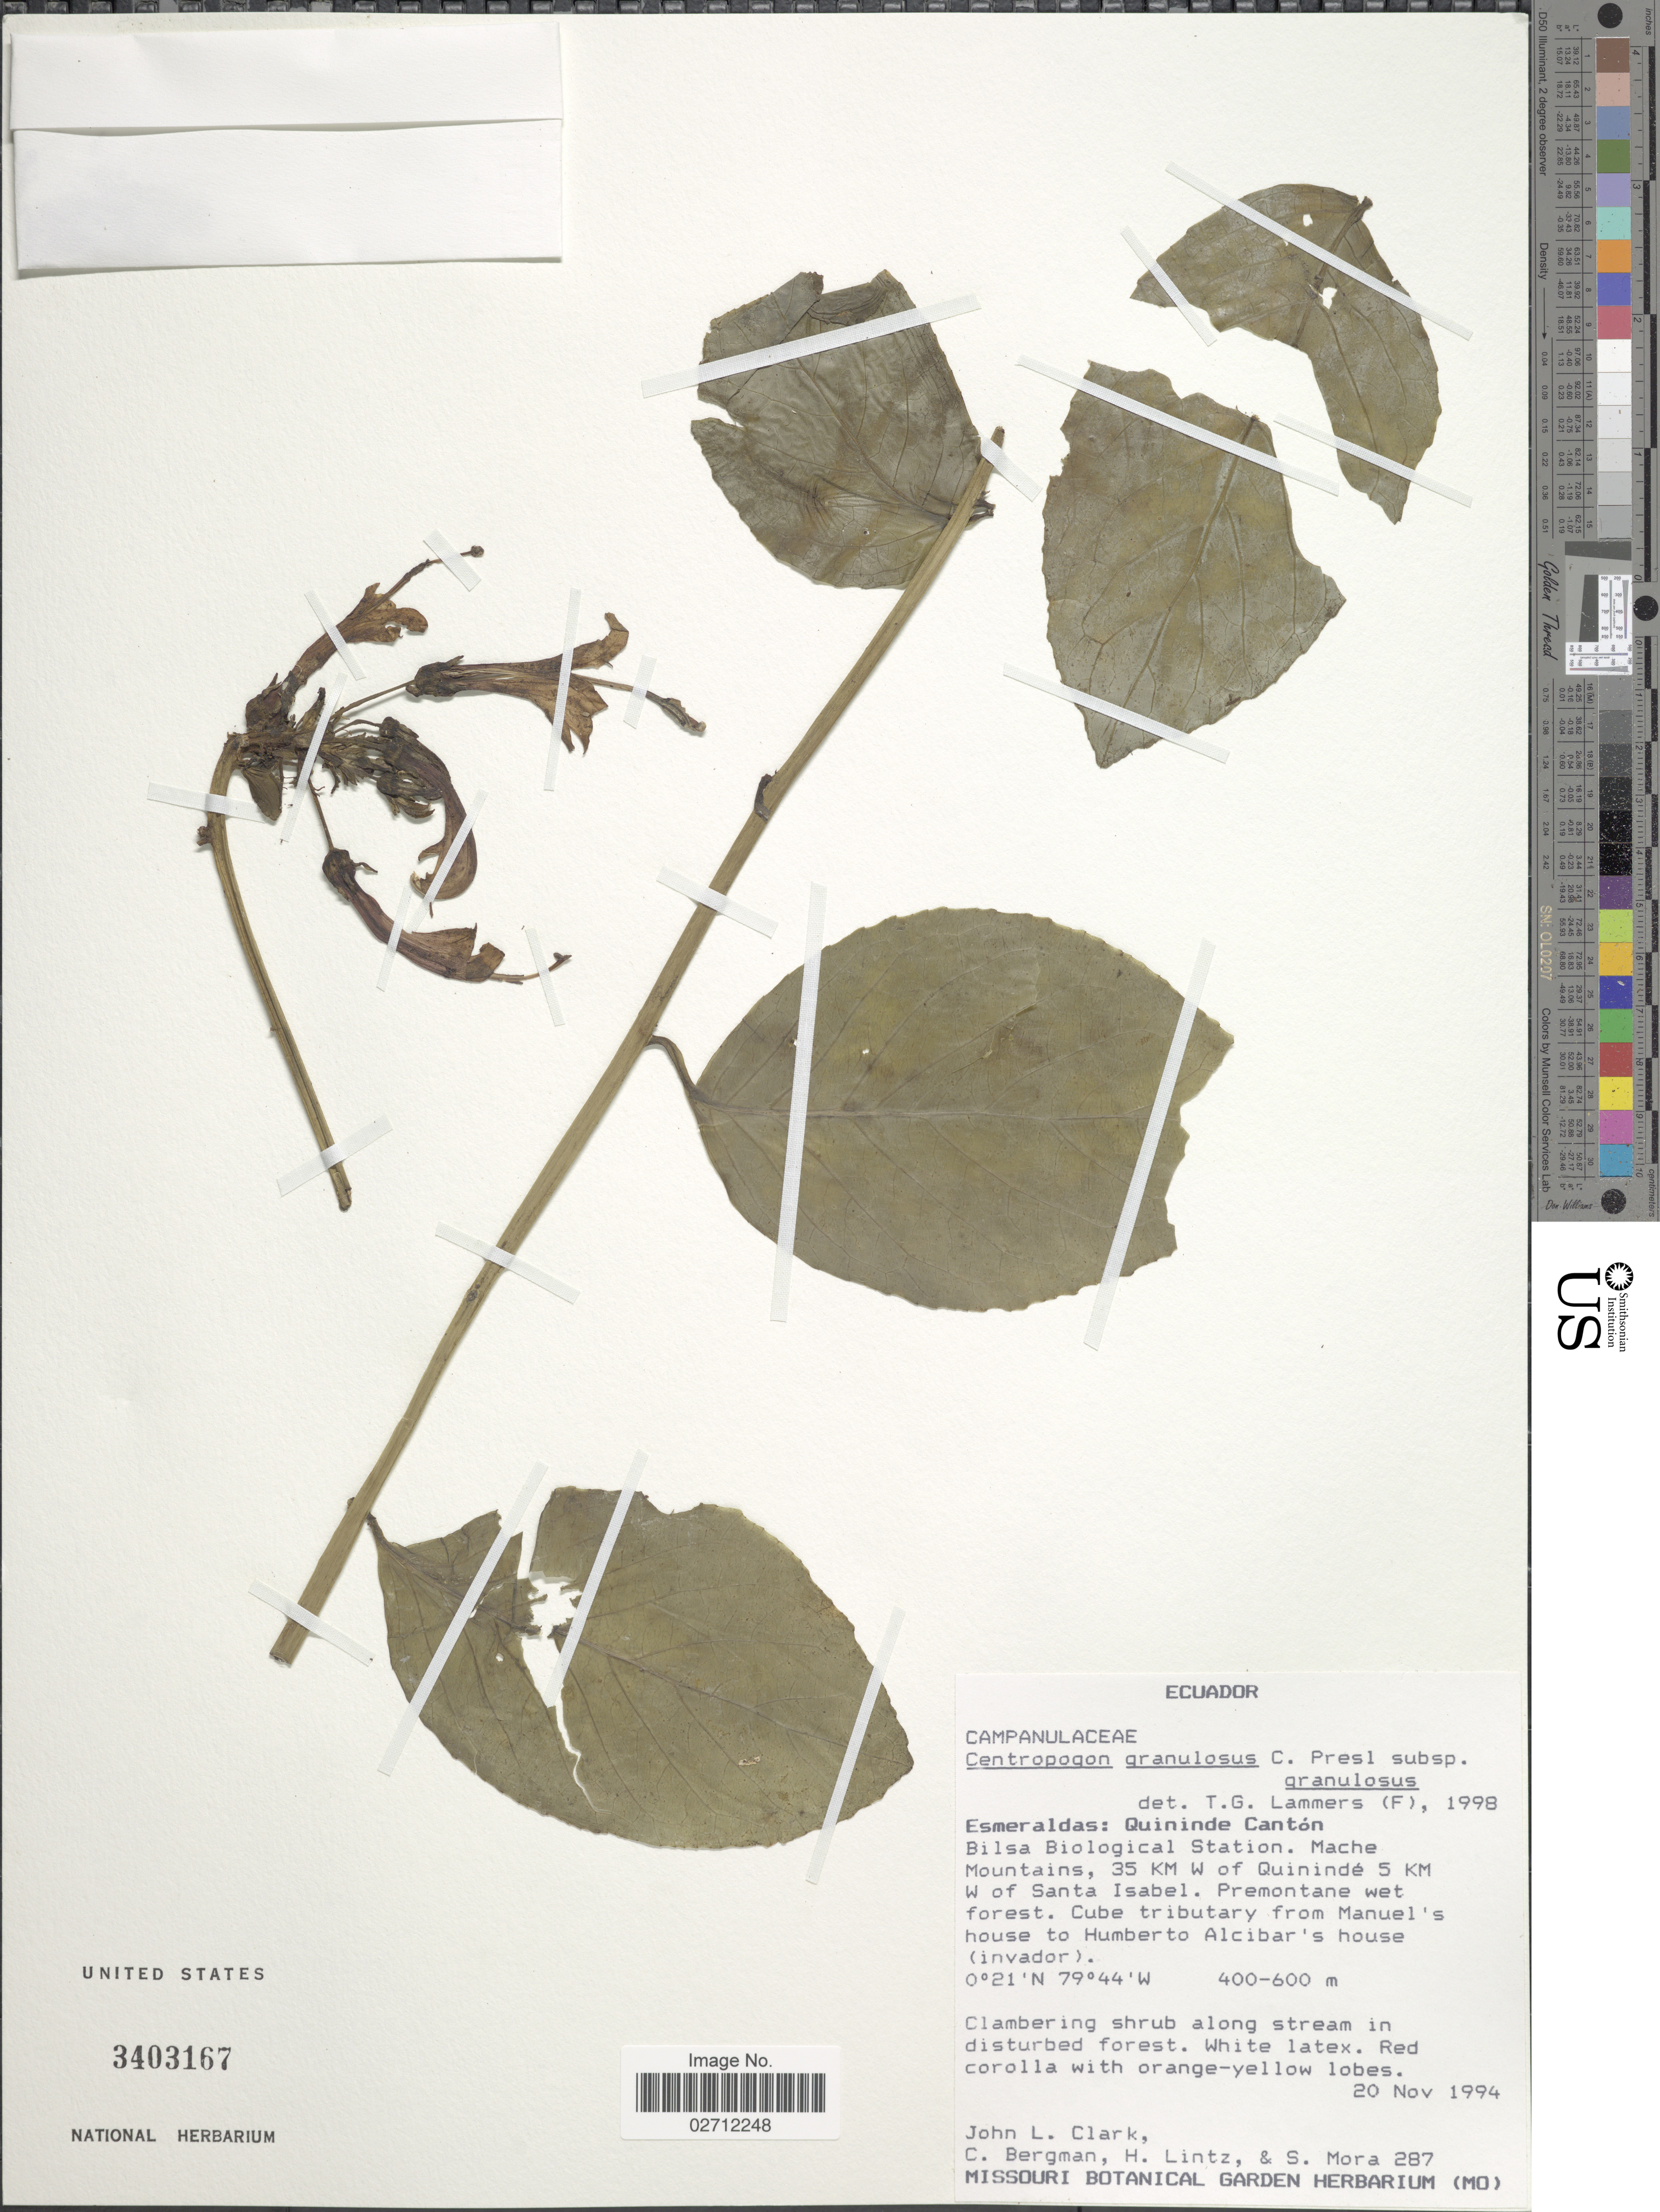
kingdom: Plantae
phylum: Tracheophyta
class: Magnoliopsida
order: Asterales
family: Campanulaceae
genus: Centropogon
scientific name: Centropogon granulosus subsp. granulosus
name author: C. Presl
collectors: J. L. Clark, C. Bergman, H. Lintz & S. Mora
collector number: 287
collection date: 1994-11-20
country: Ecuador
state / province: Esmeraldas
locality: Quininde Canton, Bilsa Biological Station, Mache Mountains, 35 Km W of Quininde 5 Km W of Santa Isabel, cube tributary from Manuel's house to Humberto Alcibar's house (invador).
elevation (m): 400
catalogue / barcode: US 3403167